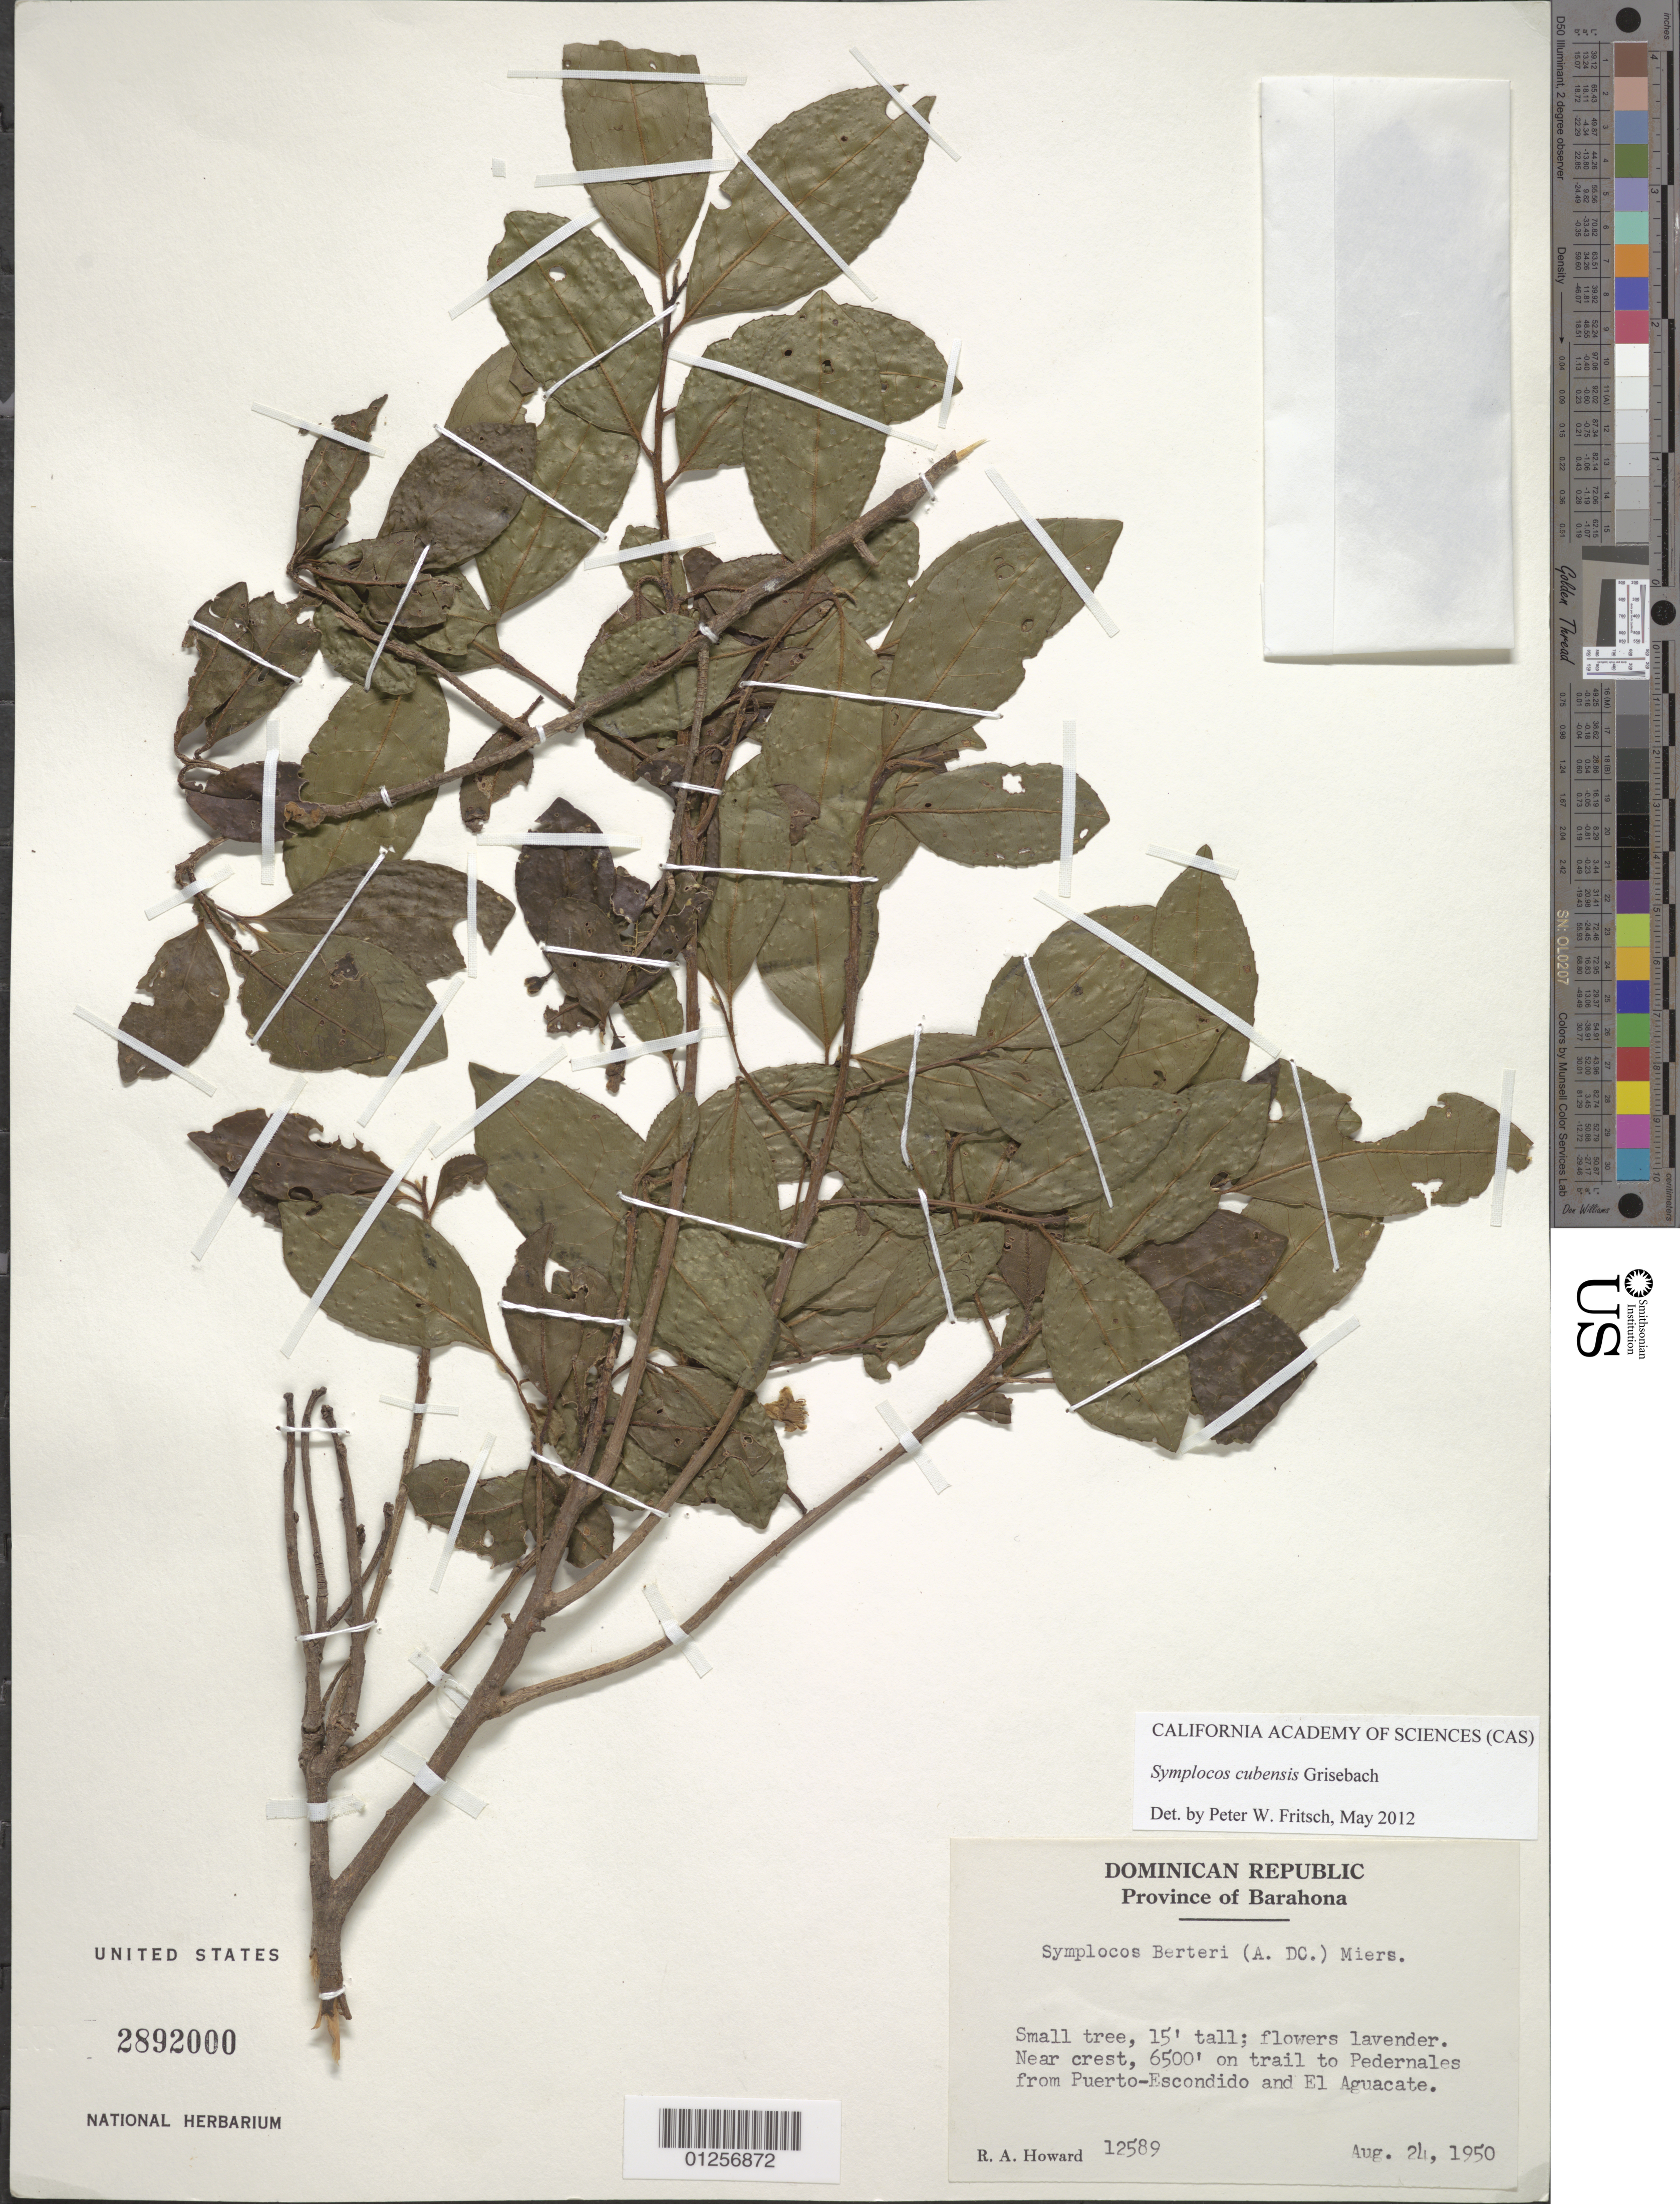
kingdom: Plantae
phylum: Tracheophyta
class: Magnoliopsida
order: Ericales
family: Symplocaceae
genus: Symplocos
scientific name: Symplocos cubensis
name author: Griseb.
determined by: Fritsch, Peter W.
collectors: R. A. Howard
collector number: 12589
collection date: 1950-08-24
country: Dominican Republic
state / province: Barahona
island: Hispaniola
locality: Pedernales. Trail to Pedernales from Puerto-Escondido and El Aguacate.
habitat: Near crest.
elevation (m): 1981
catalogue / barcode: US 2892000